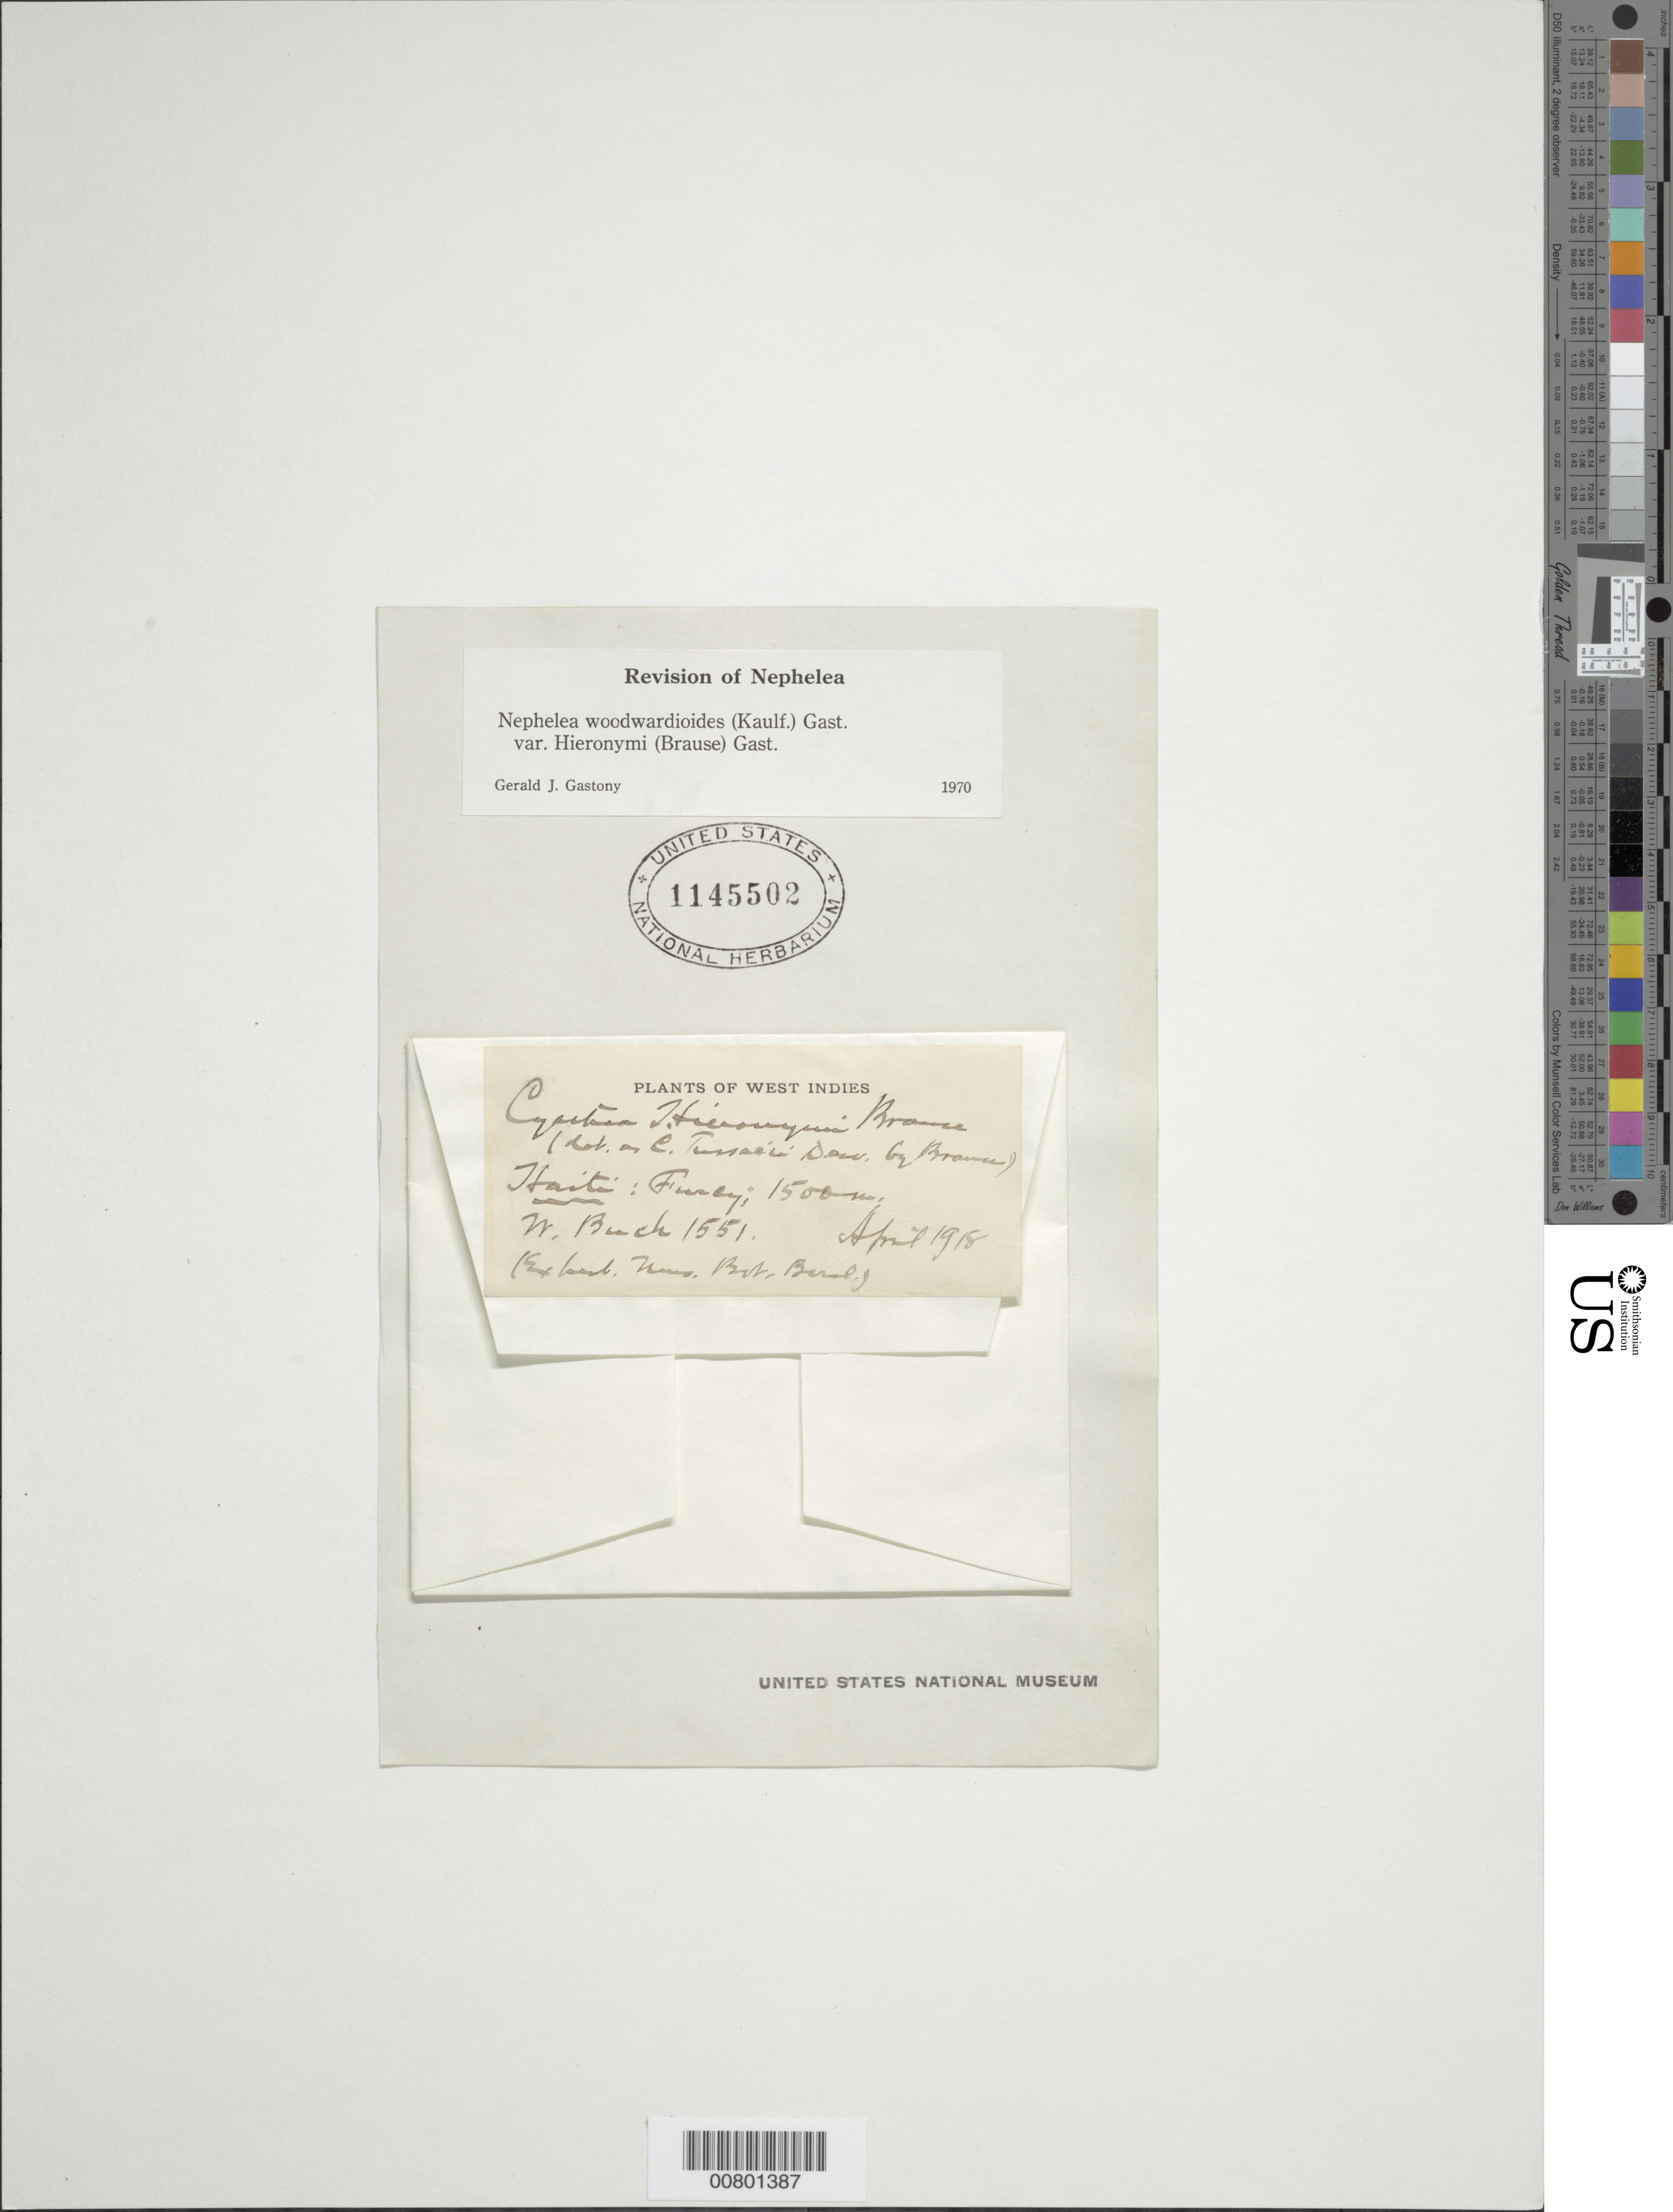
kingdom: Plantae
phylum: Tracheophyta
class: Polypodiopsida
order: Cyatheales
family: Cyatheaceae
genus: Alsophila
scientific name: Alsophila woodwardioides var. hieronymii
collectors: W. Buch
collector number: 1551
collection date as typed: Apr 1918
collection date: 1918-04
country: Haiti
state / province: Óuest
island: Hispaniola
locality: Frucy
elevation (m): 1500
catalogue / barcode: US 1145502